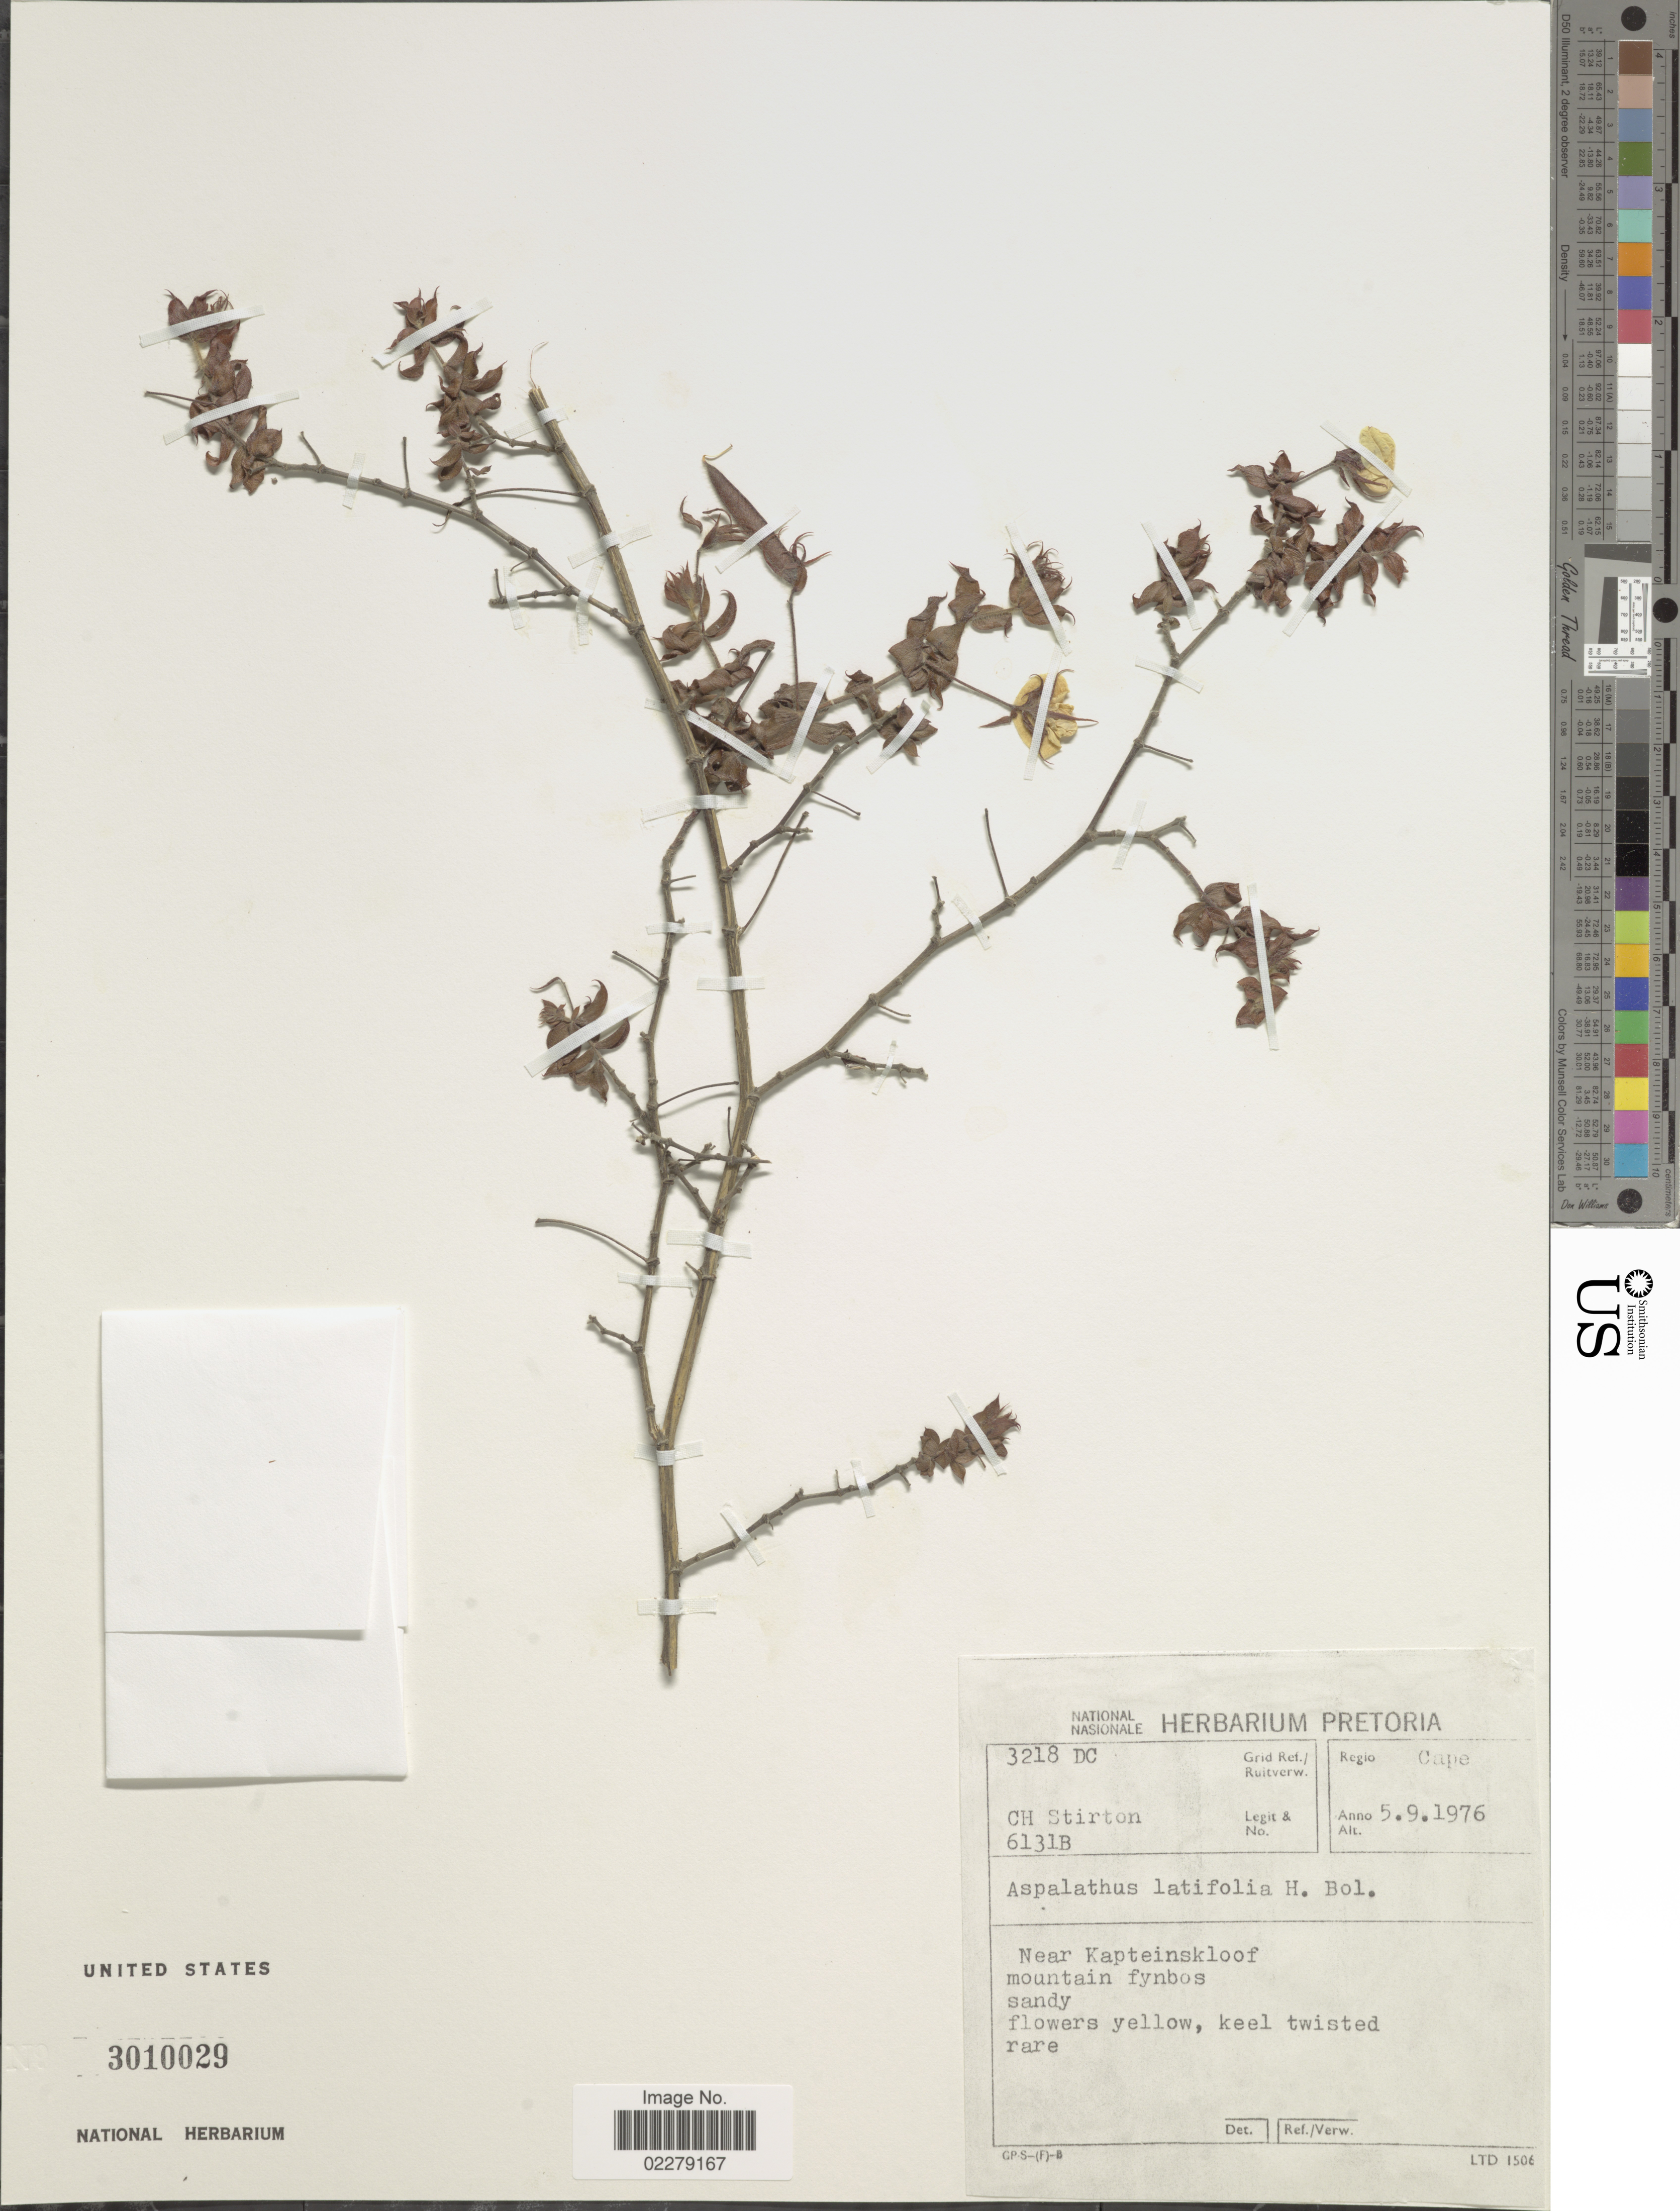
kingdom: Plantae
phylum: Tracheophyta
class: Magnoliopsida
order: Fabales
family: Fabaceae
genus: Aspalathus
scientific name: Aspalathus latifolia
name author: Bolus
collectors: C. H. Stirton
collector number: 6131B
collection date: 1976-09-05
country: South Africa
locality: Regio Cape. Near Kapiteinskloof mountain fynbos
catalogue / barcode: US 3010029